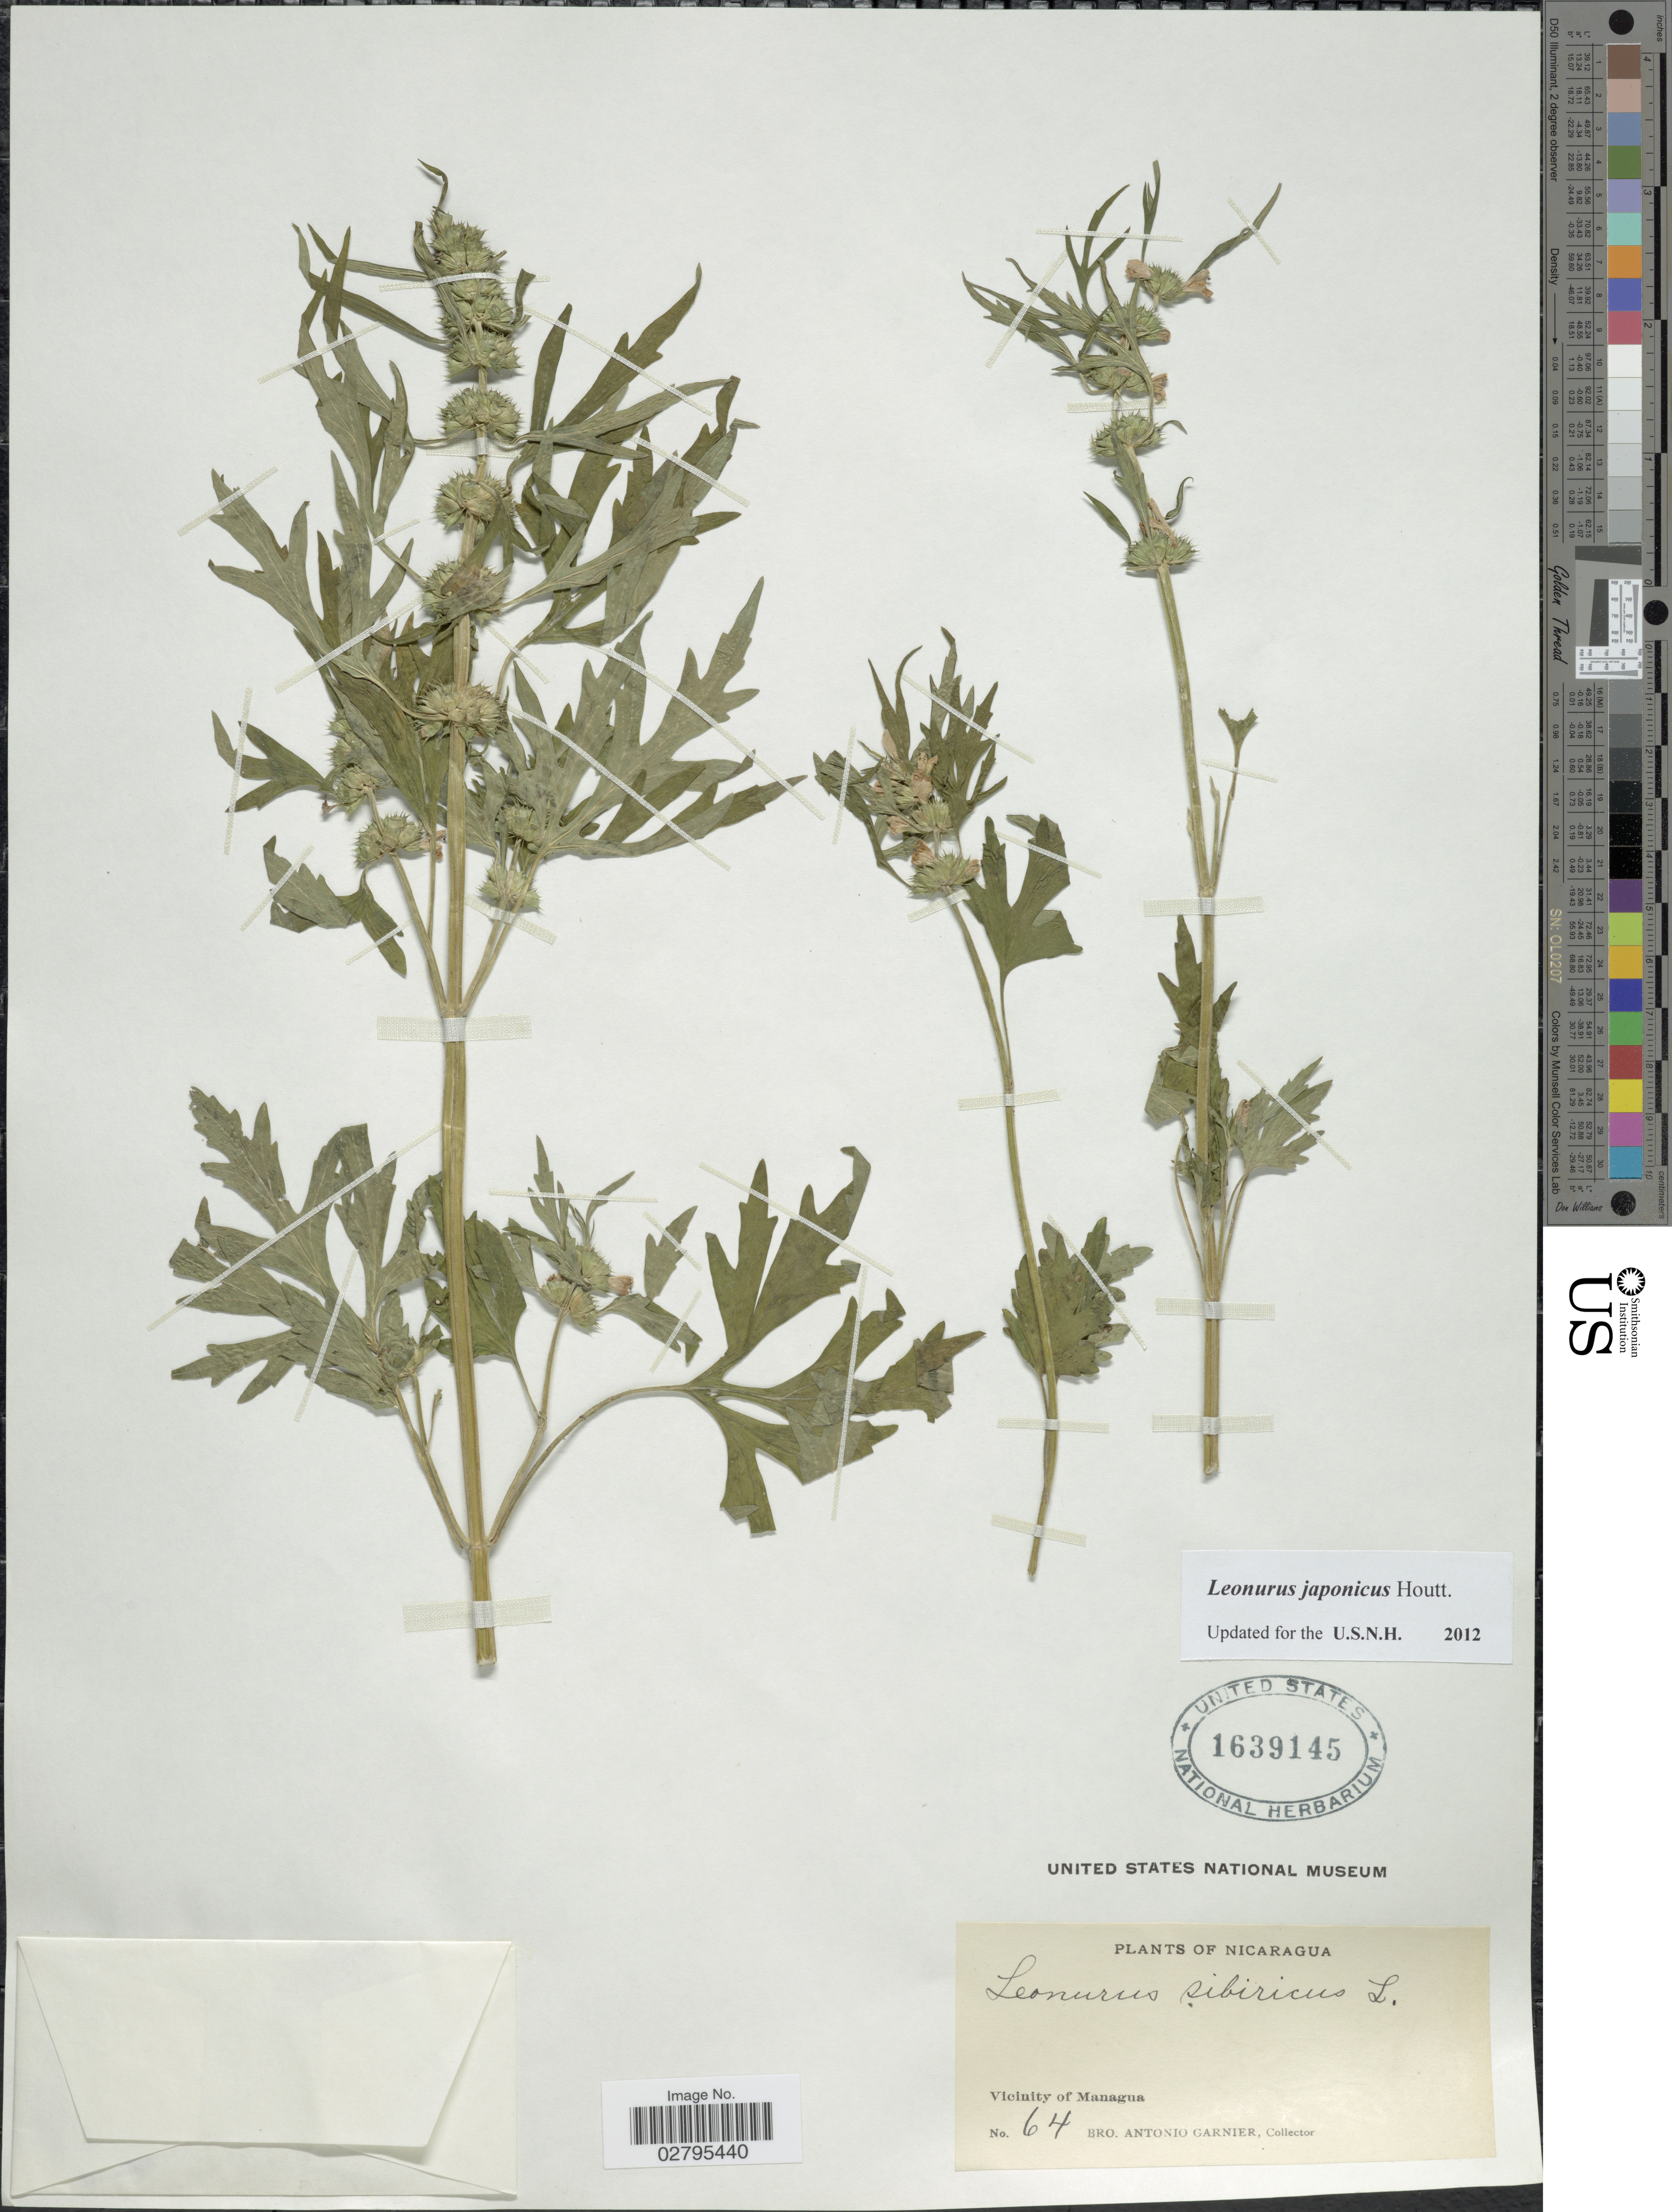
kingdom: Plantae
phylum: Tracheophyta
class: Magnoliopsida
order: Lamiales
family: Lamiaceae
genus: Leonurus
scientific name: Leonurus japonicus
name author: Houtt.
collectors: A. Carnier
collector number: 64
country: Nicaragua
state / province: Managua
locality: Vicinity of Managua.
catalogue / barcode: US 1639145